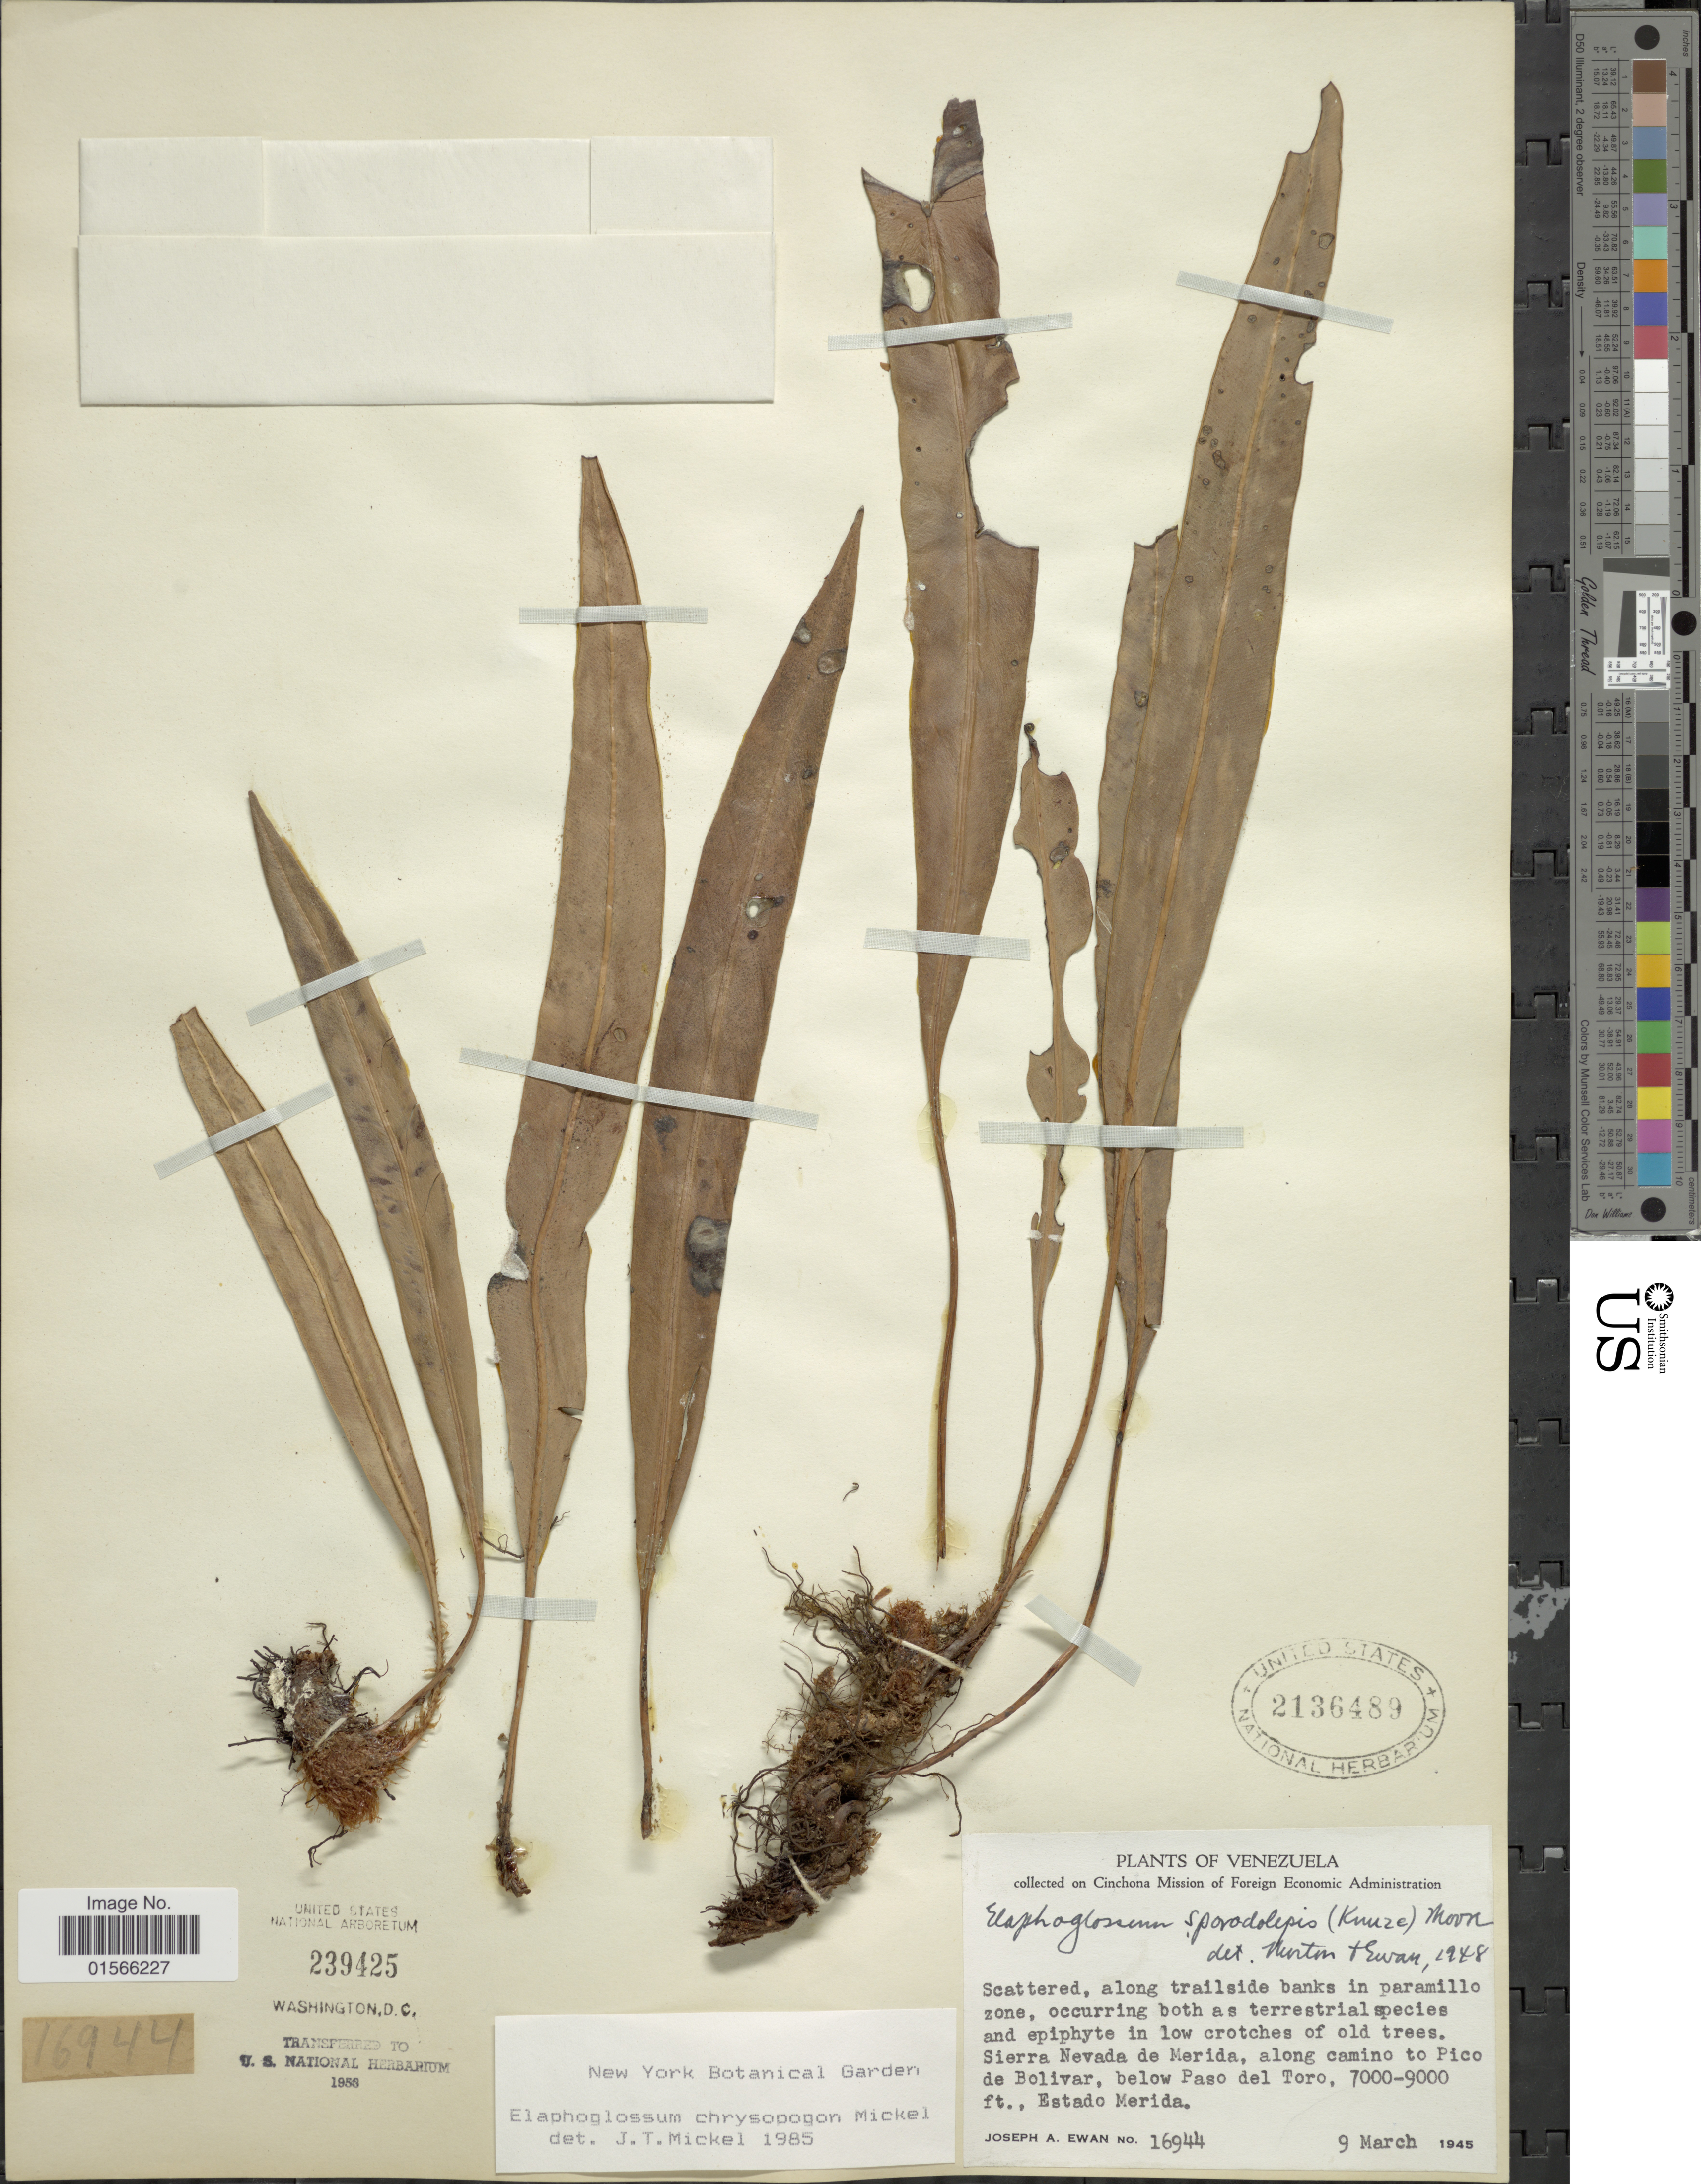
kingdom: Plantae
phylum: Tracheophyta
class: Polypodiopsida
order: Polypodiales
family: Dryopteridaceae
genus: Elaphoglossum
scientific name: Elaphoglossum chrysopogon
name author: Mickel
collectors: J. A. Ewan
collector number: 16944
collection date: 1945-03-09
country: Venezuela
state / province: Mérida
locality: Sierra Nevada de Merida, along camino to Pico de Bolivar, below Paso del Toro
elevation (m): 2134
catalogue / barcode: US 2136489